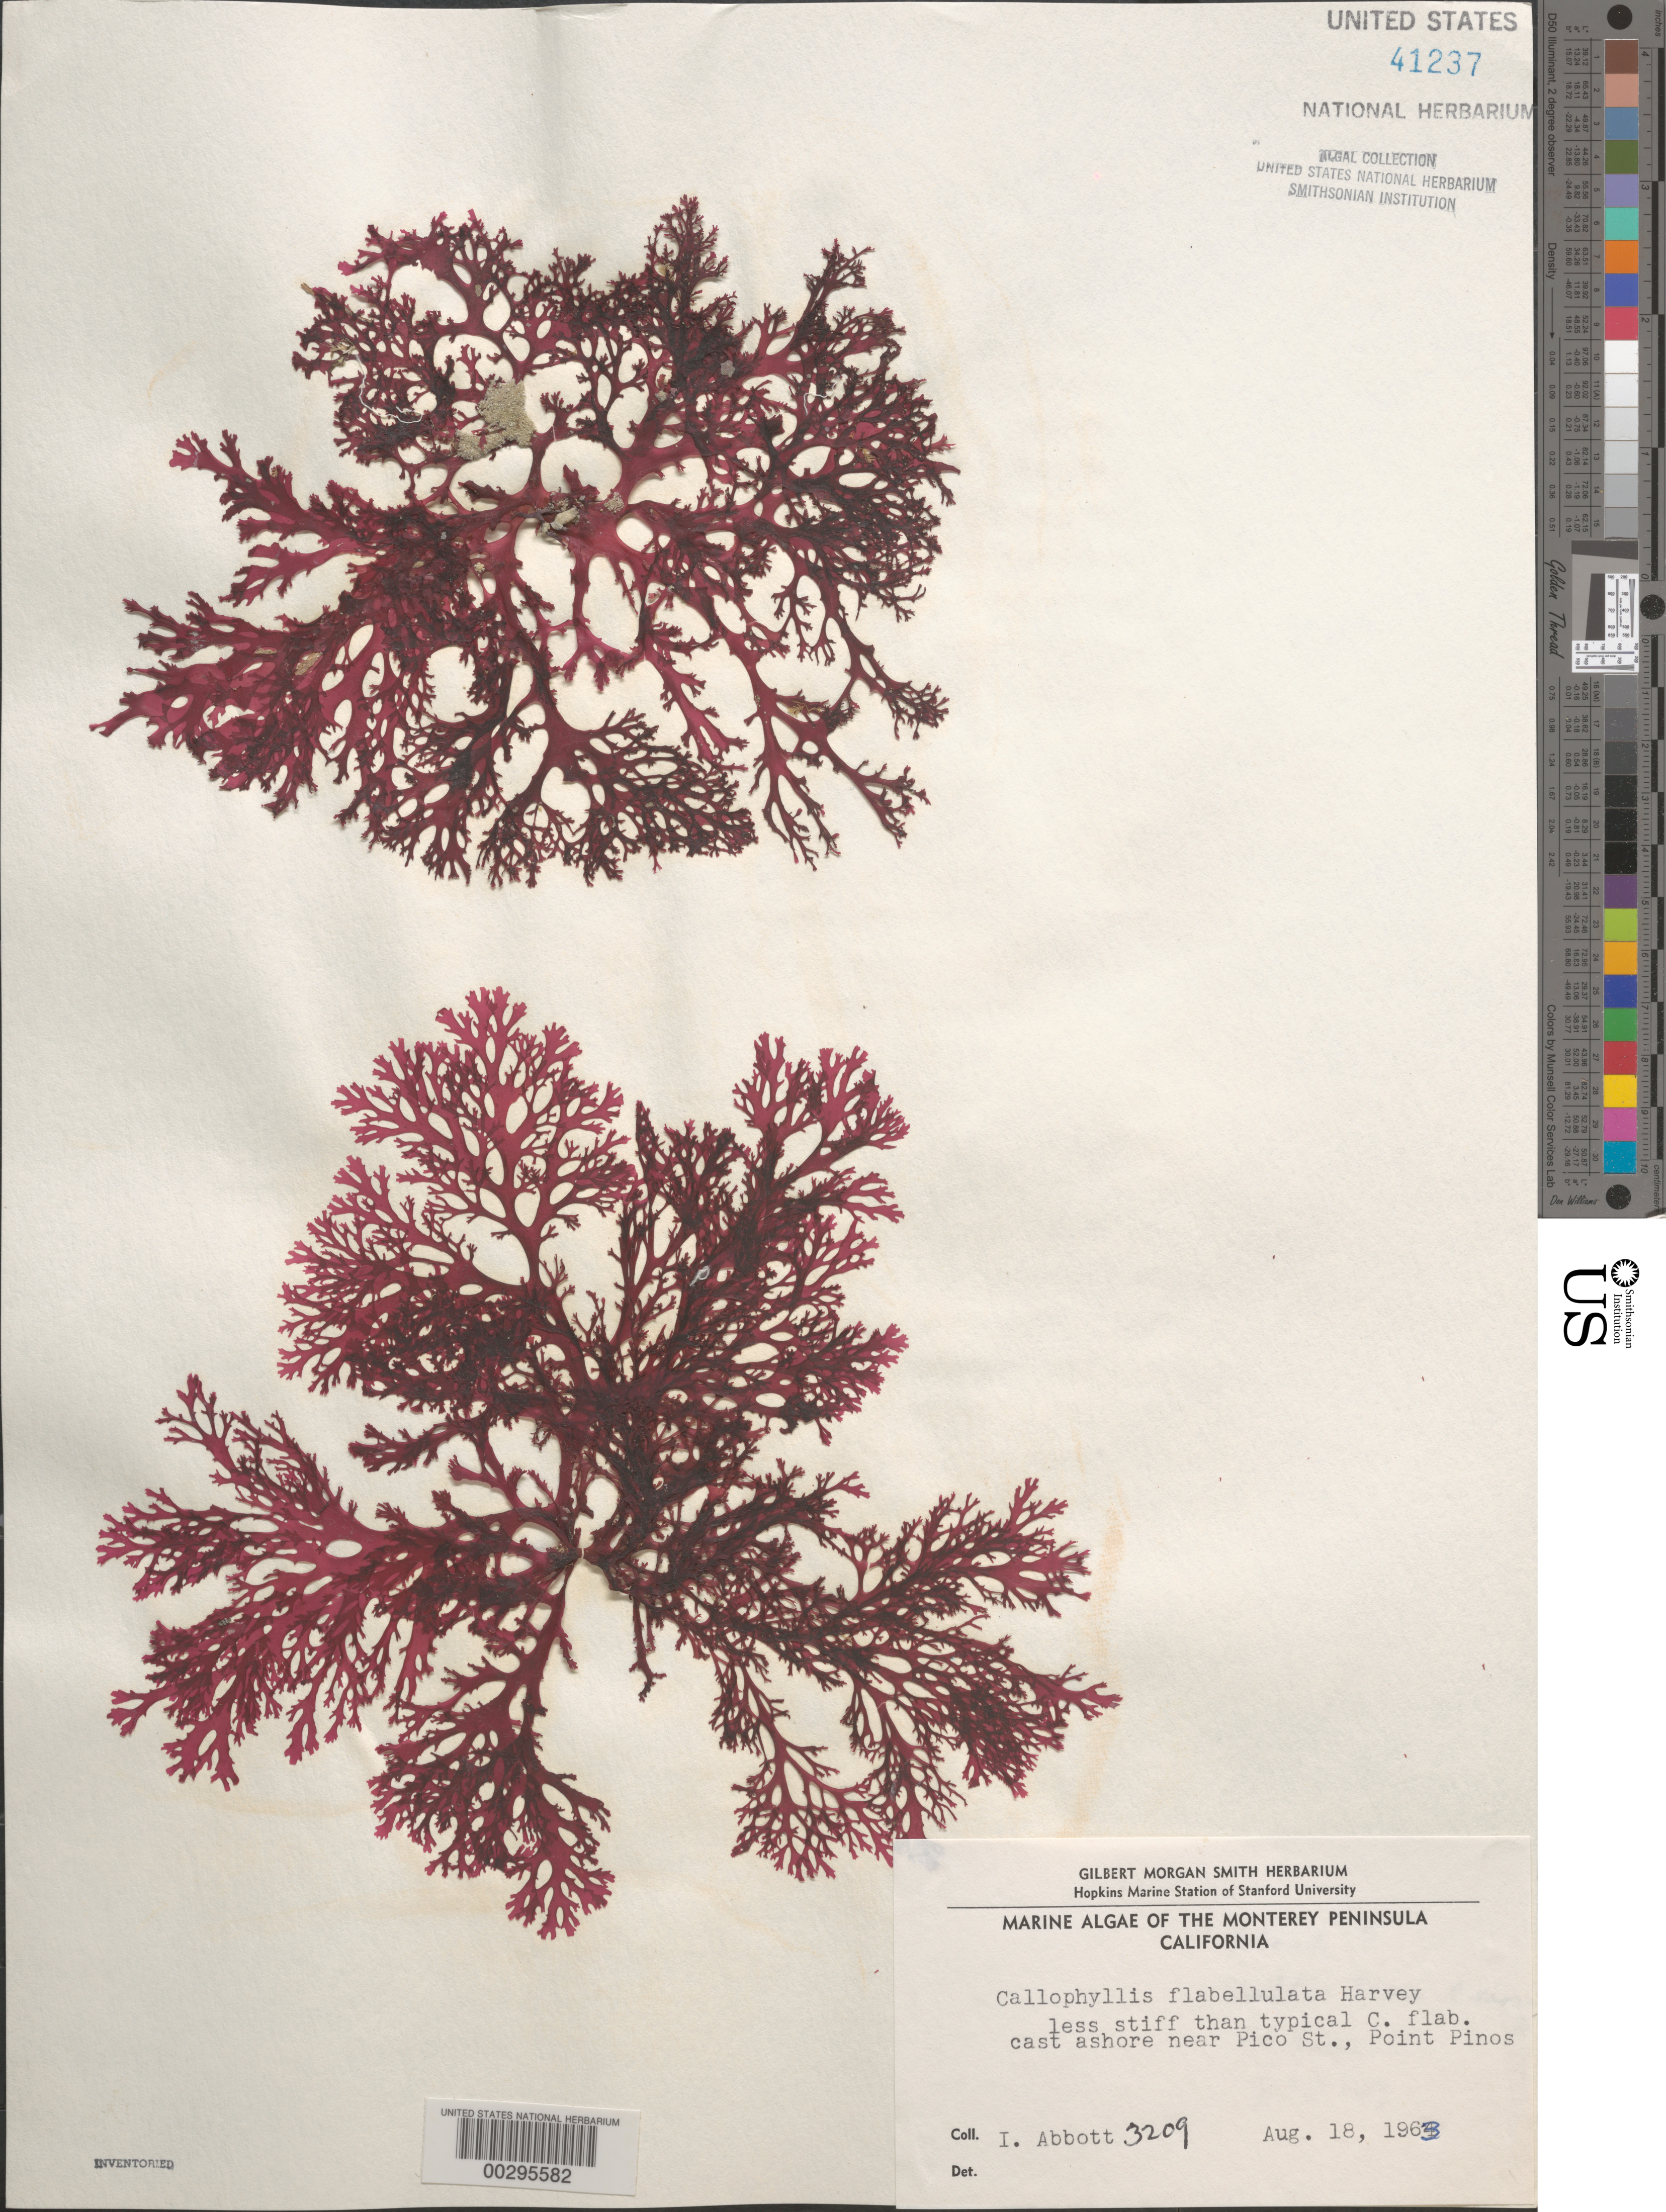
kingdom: Plantae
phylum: Rhodophyta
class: Florideophyceae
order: Gigartinales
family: Kallymeniaceae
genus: Callophyllis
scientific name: Callophyllis flabellulata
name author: Harv.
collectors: I. A. Abbott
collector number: IAA 3209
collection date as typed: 18 Aug 1963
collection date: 1963-08-18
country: United States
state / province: California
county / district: Monterey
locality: Point Pinos, near Pico Street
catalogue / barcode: US 41237